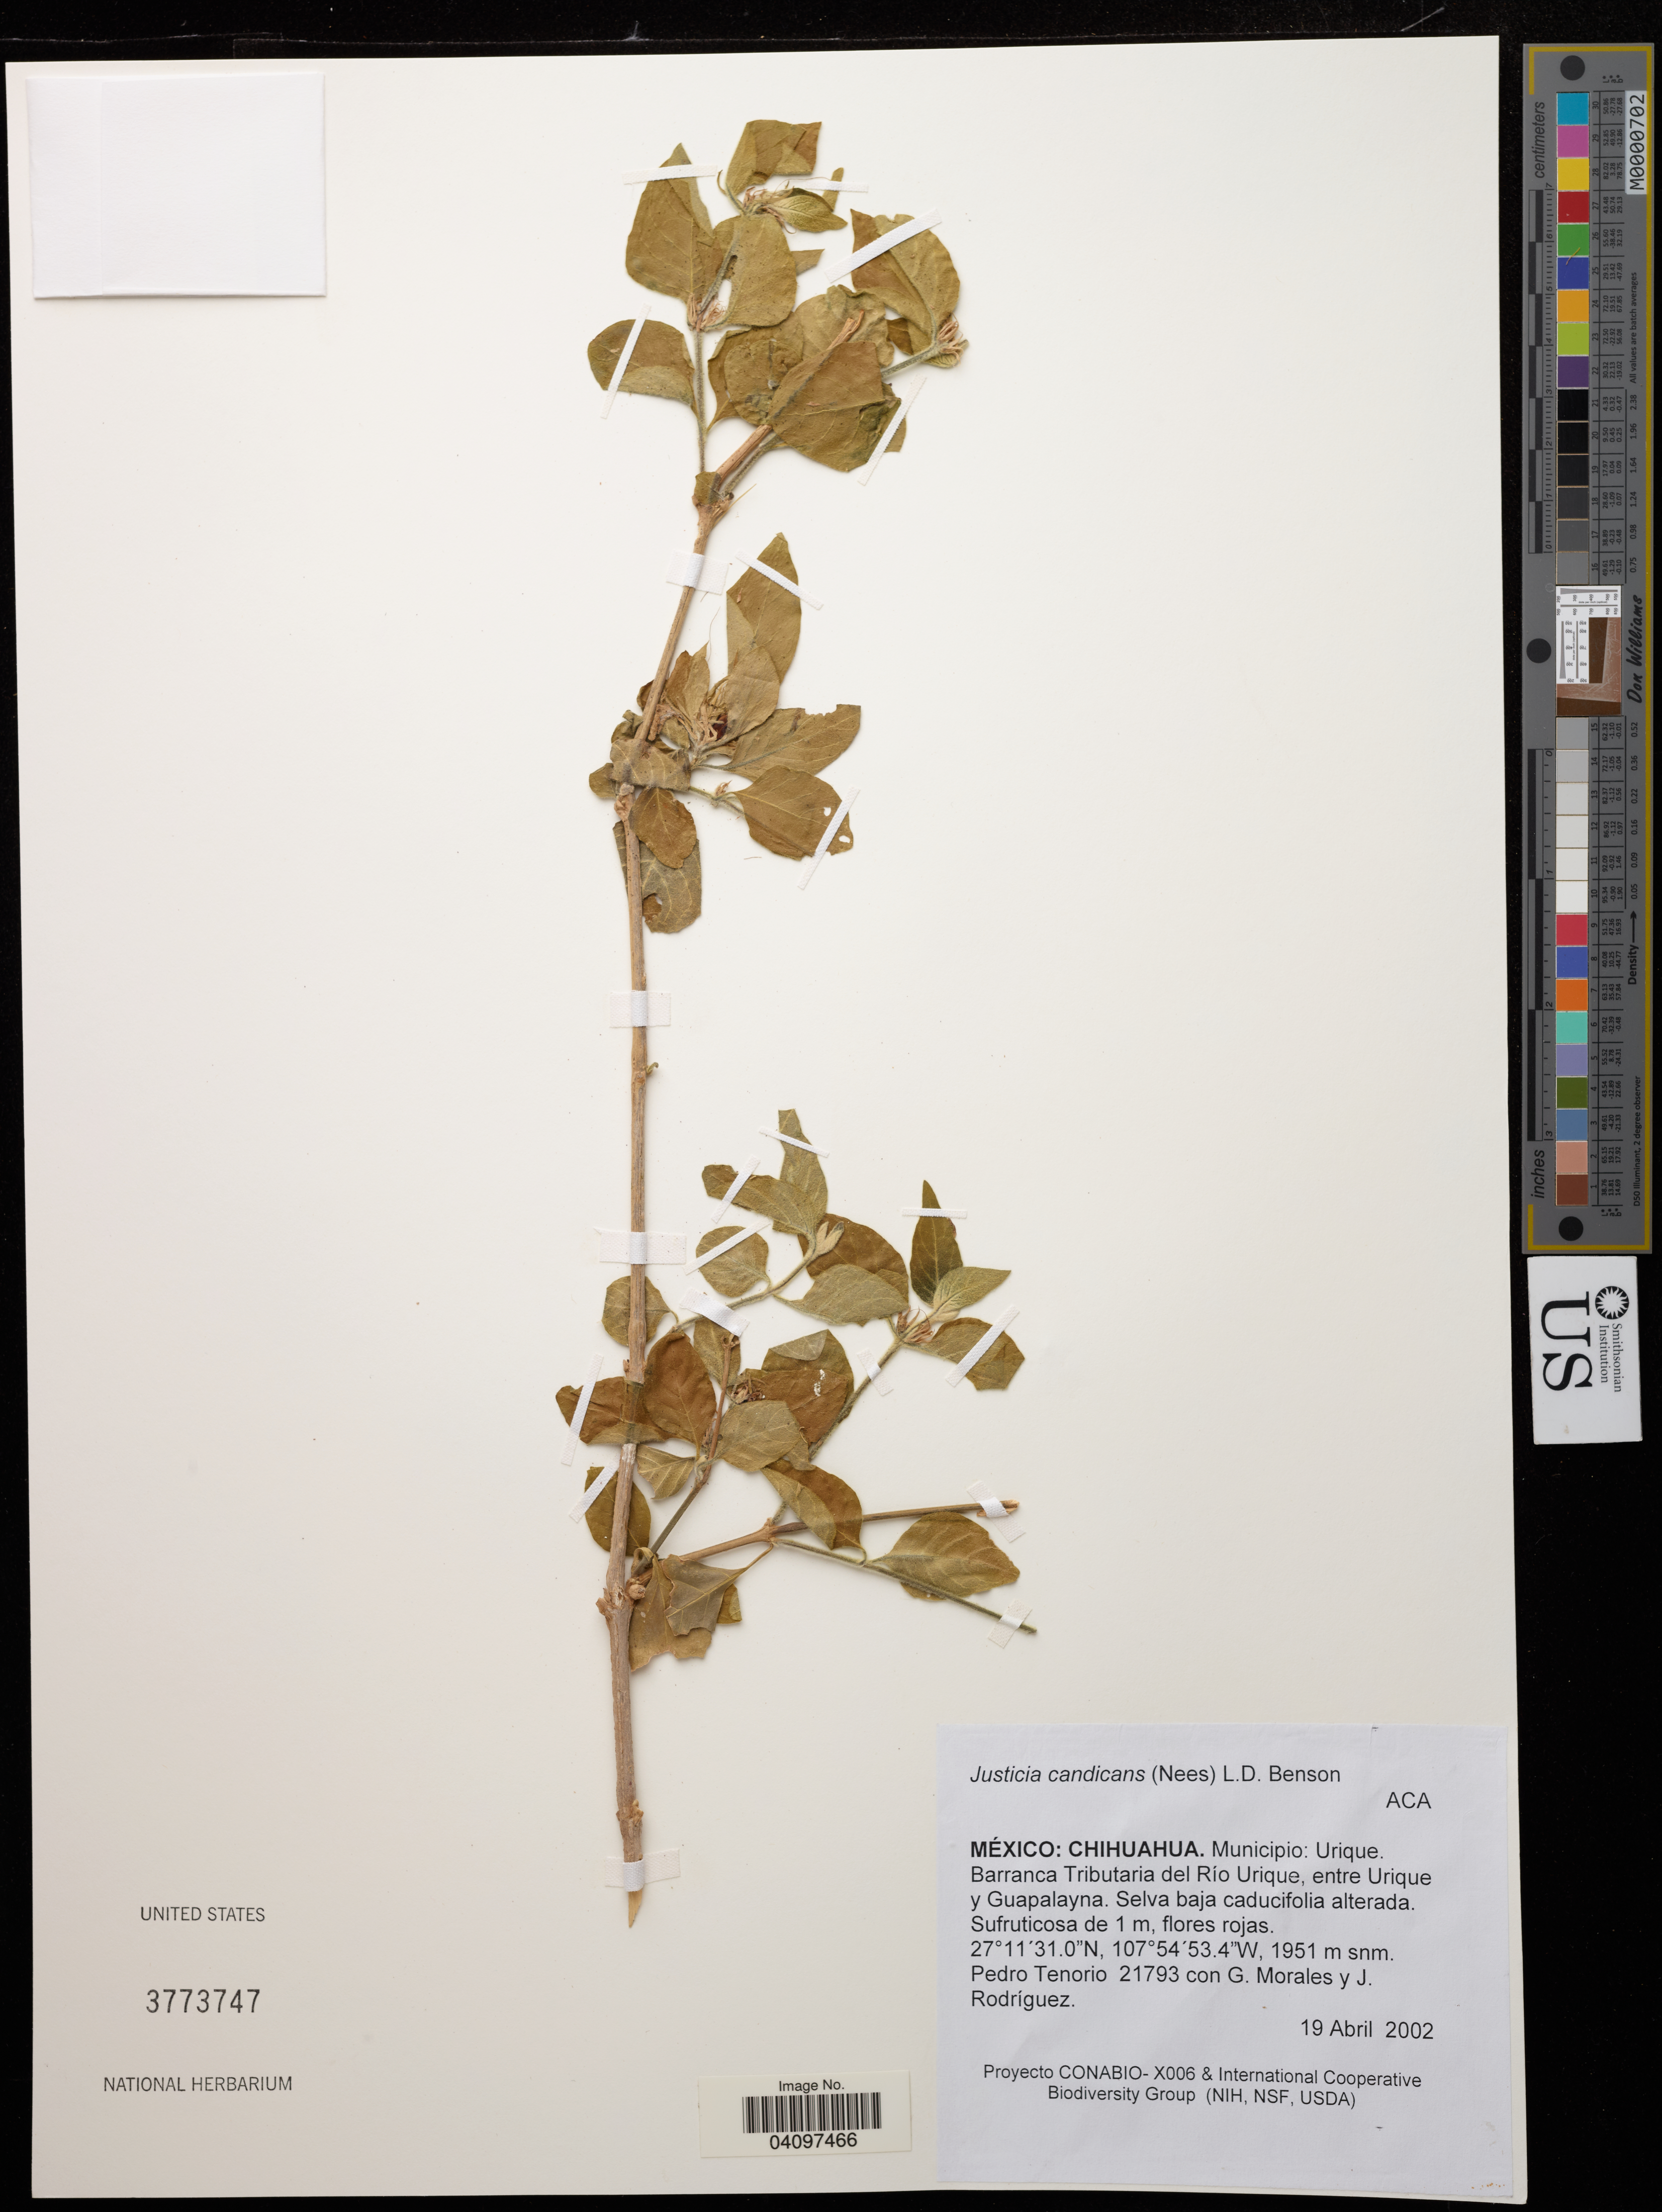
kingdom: Plantae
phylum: Tracheophyta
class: Magnoliopsida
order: Lamiales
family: Acanthaceae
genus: Justicia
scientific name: Justicia candicans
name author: (Nees) L.D. Benson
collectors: Tenorio, P., G. Morales & J. Rodríguez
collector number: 21793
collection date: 2002-04-19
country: Mexico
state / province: Chihuahua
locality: Municipio: Urique. Barranca Tributaria del Río Urique, entre Urique y Guapalayna.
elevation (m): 1951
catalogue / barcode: US 3773747